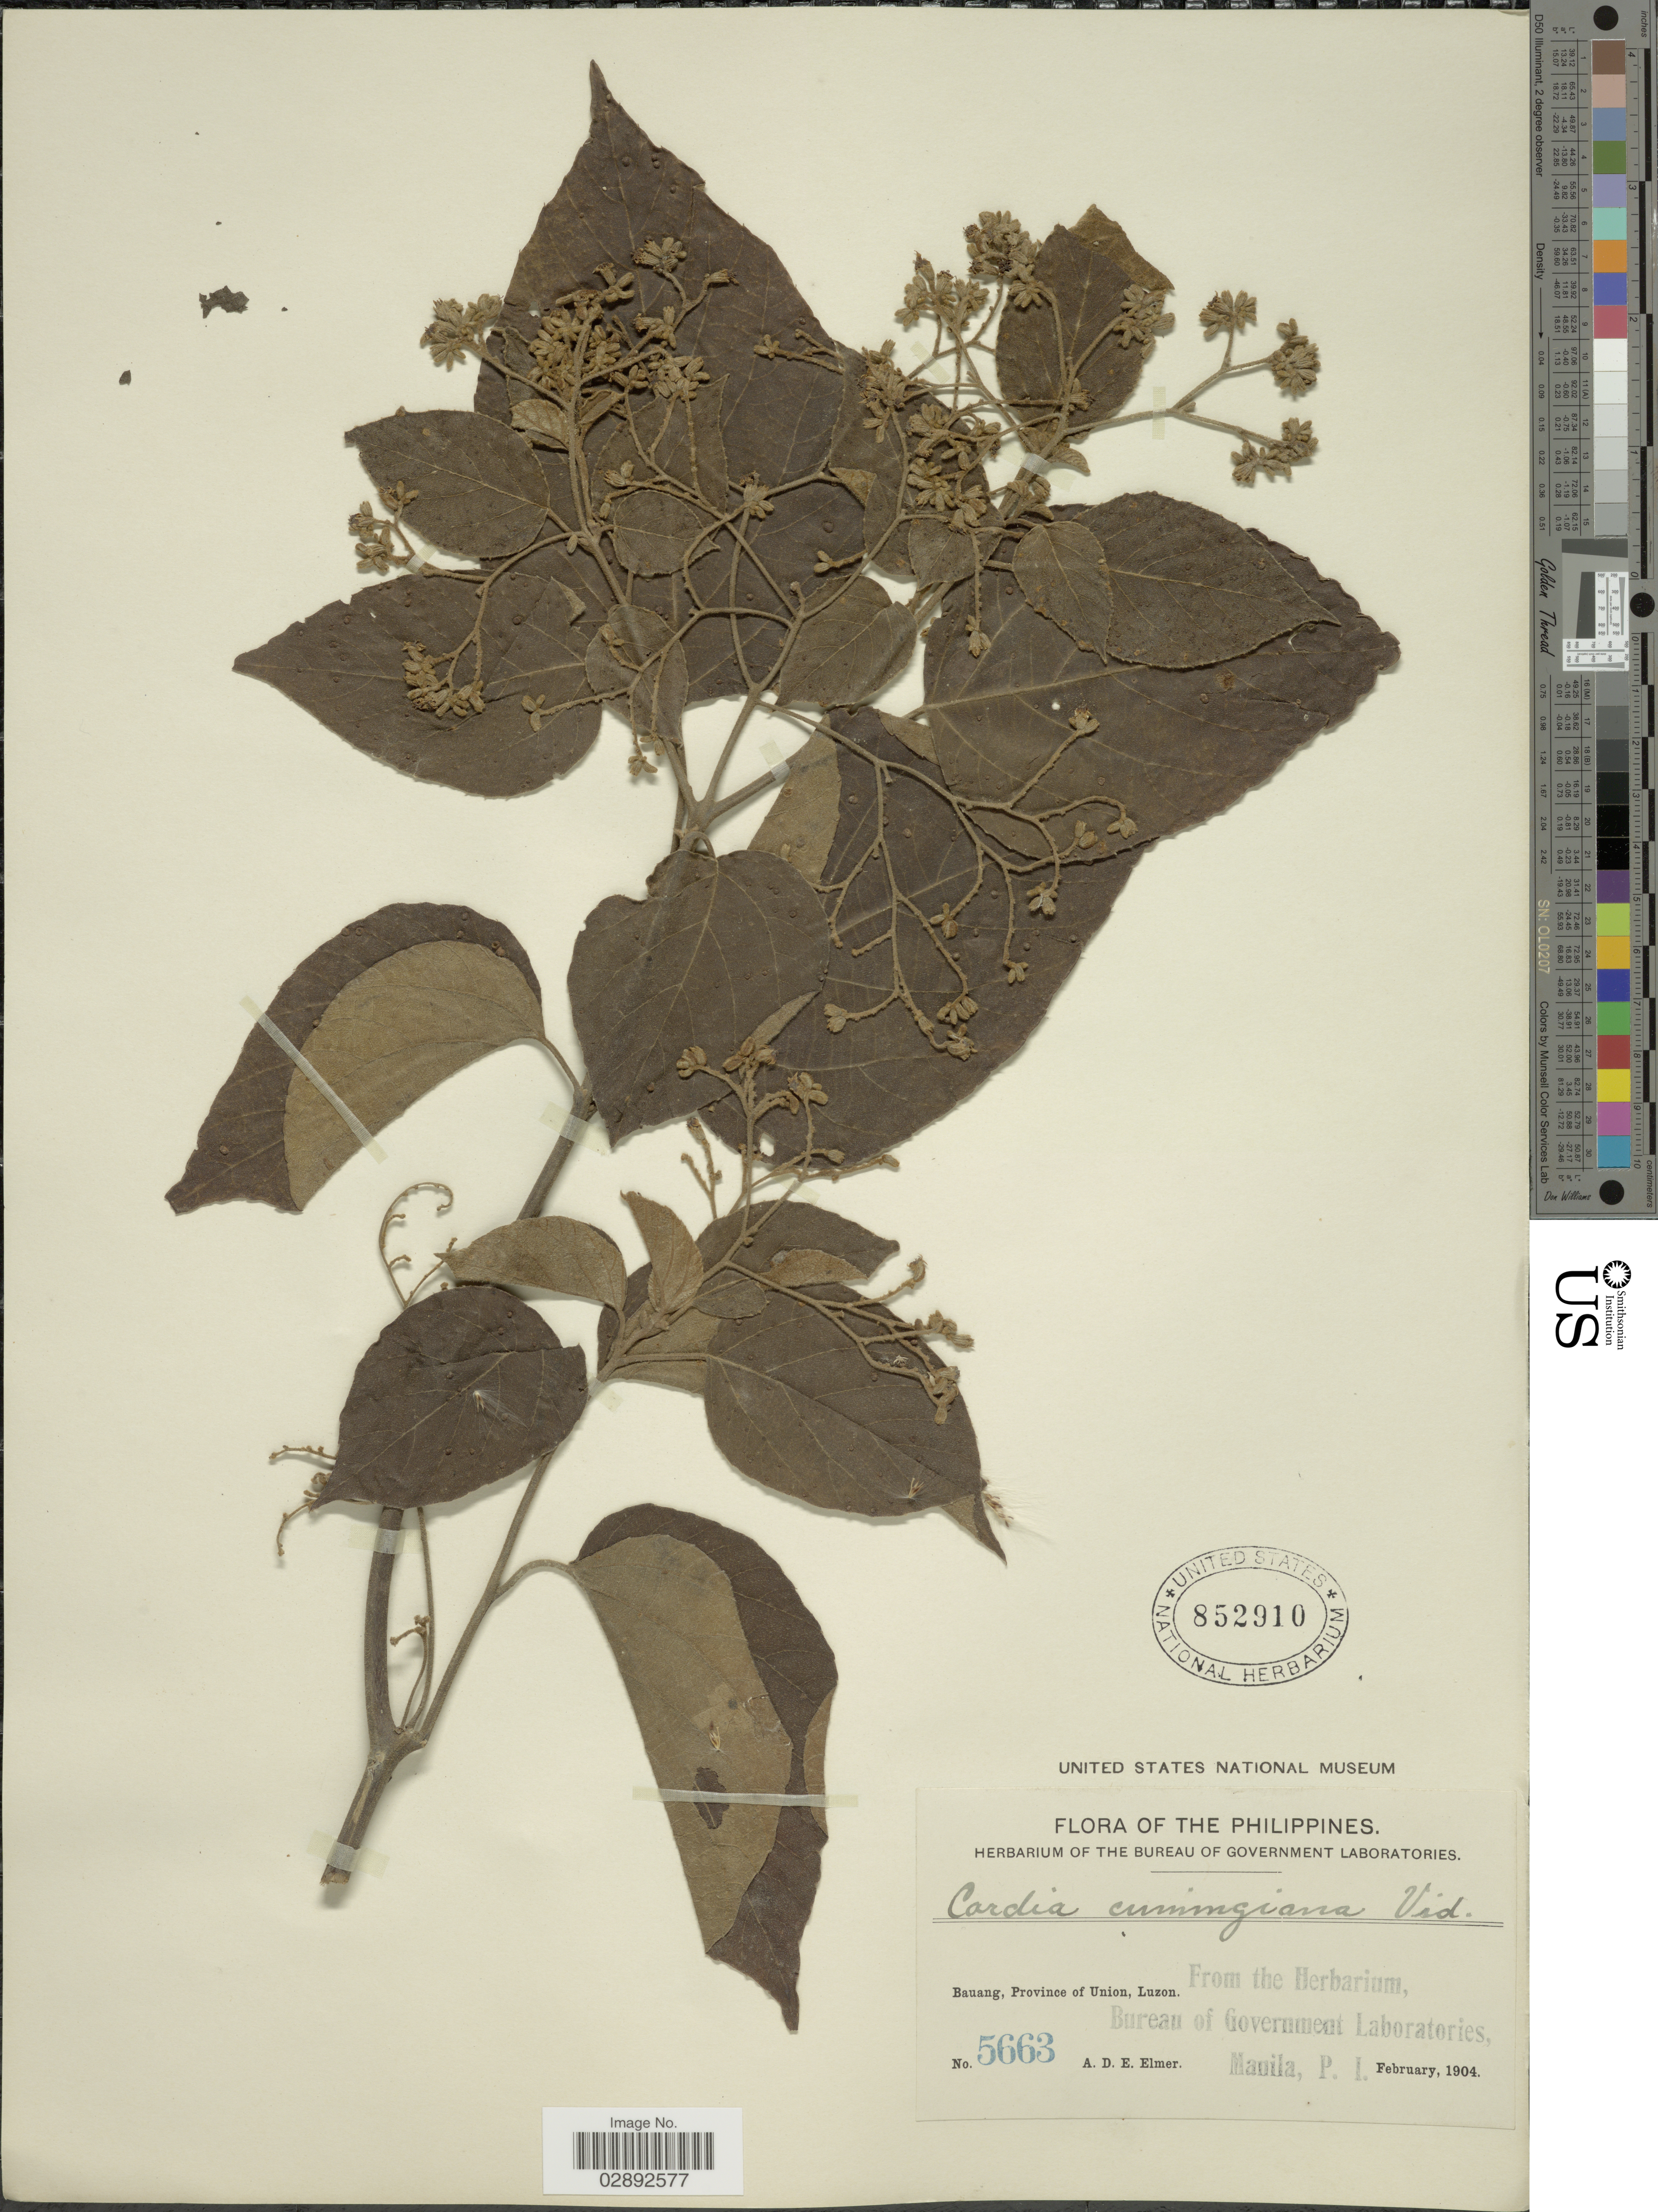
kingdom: Plantae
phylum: Tracheophyta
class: Magnoliopsida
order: Boraginales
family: Cordiaceae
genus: Cordia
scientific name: Cordia cumingiana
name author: Vidal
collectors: A. D. E. Elmer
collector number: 5663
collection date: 1904-02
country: Philippines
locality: Bauang, Province of Union, Luzon.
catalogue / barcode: US 852910